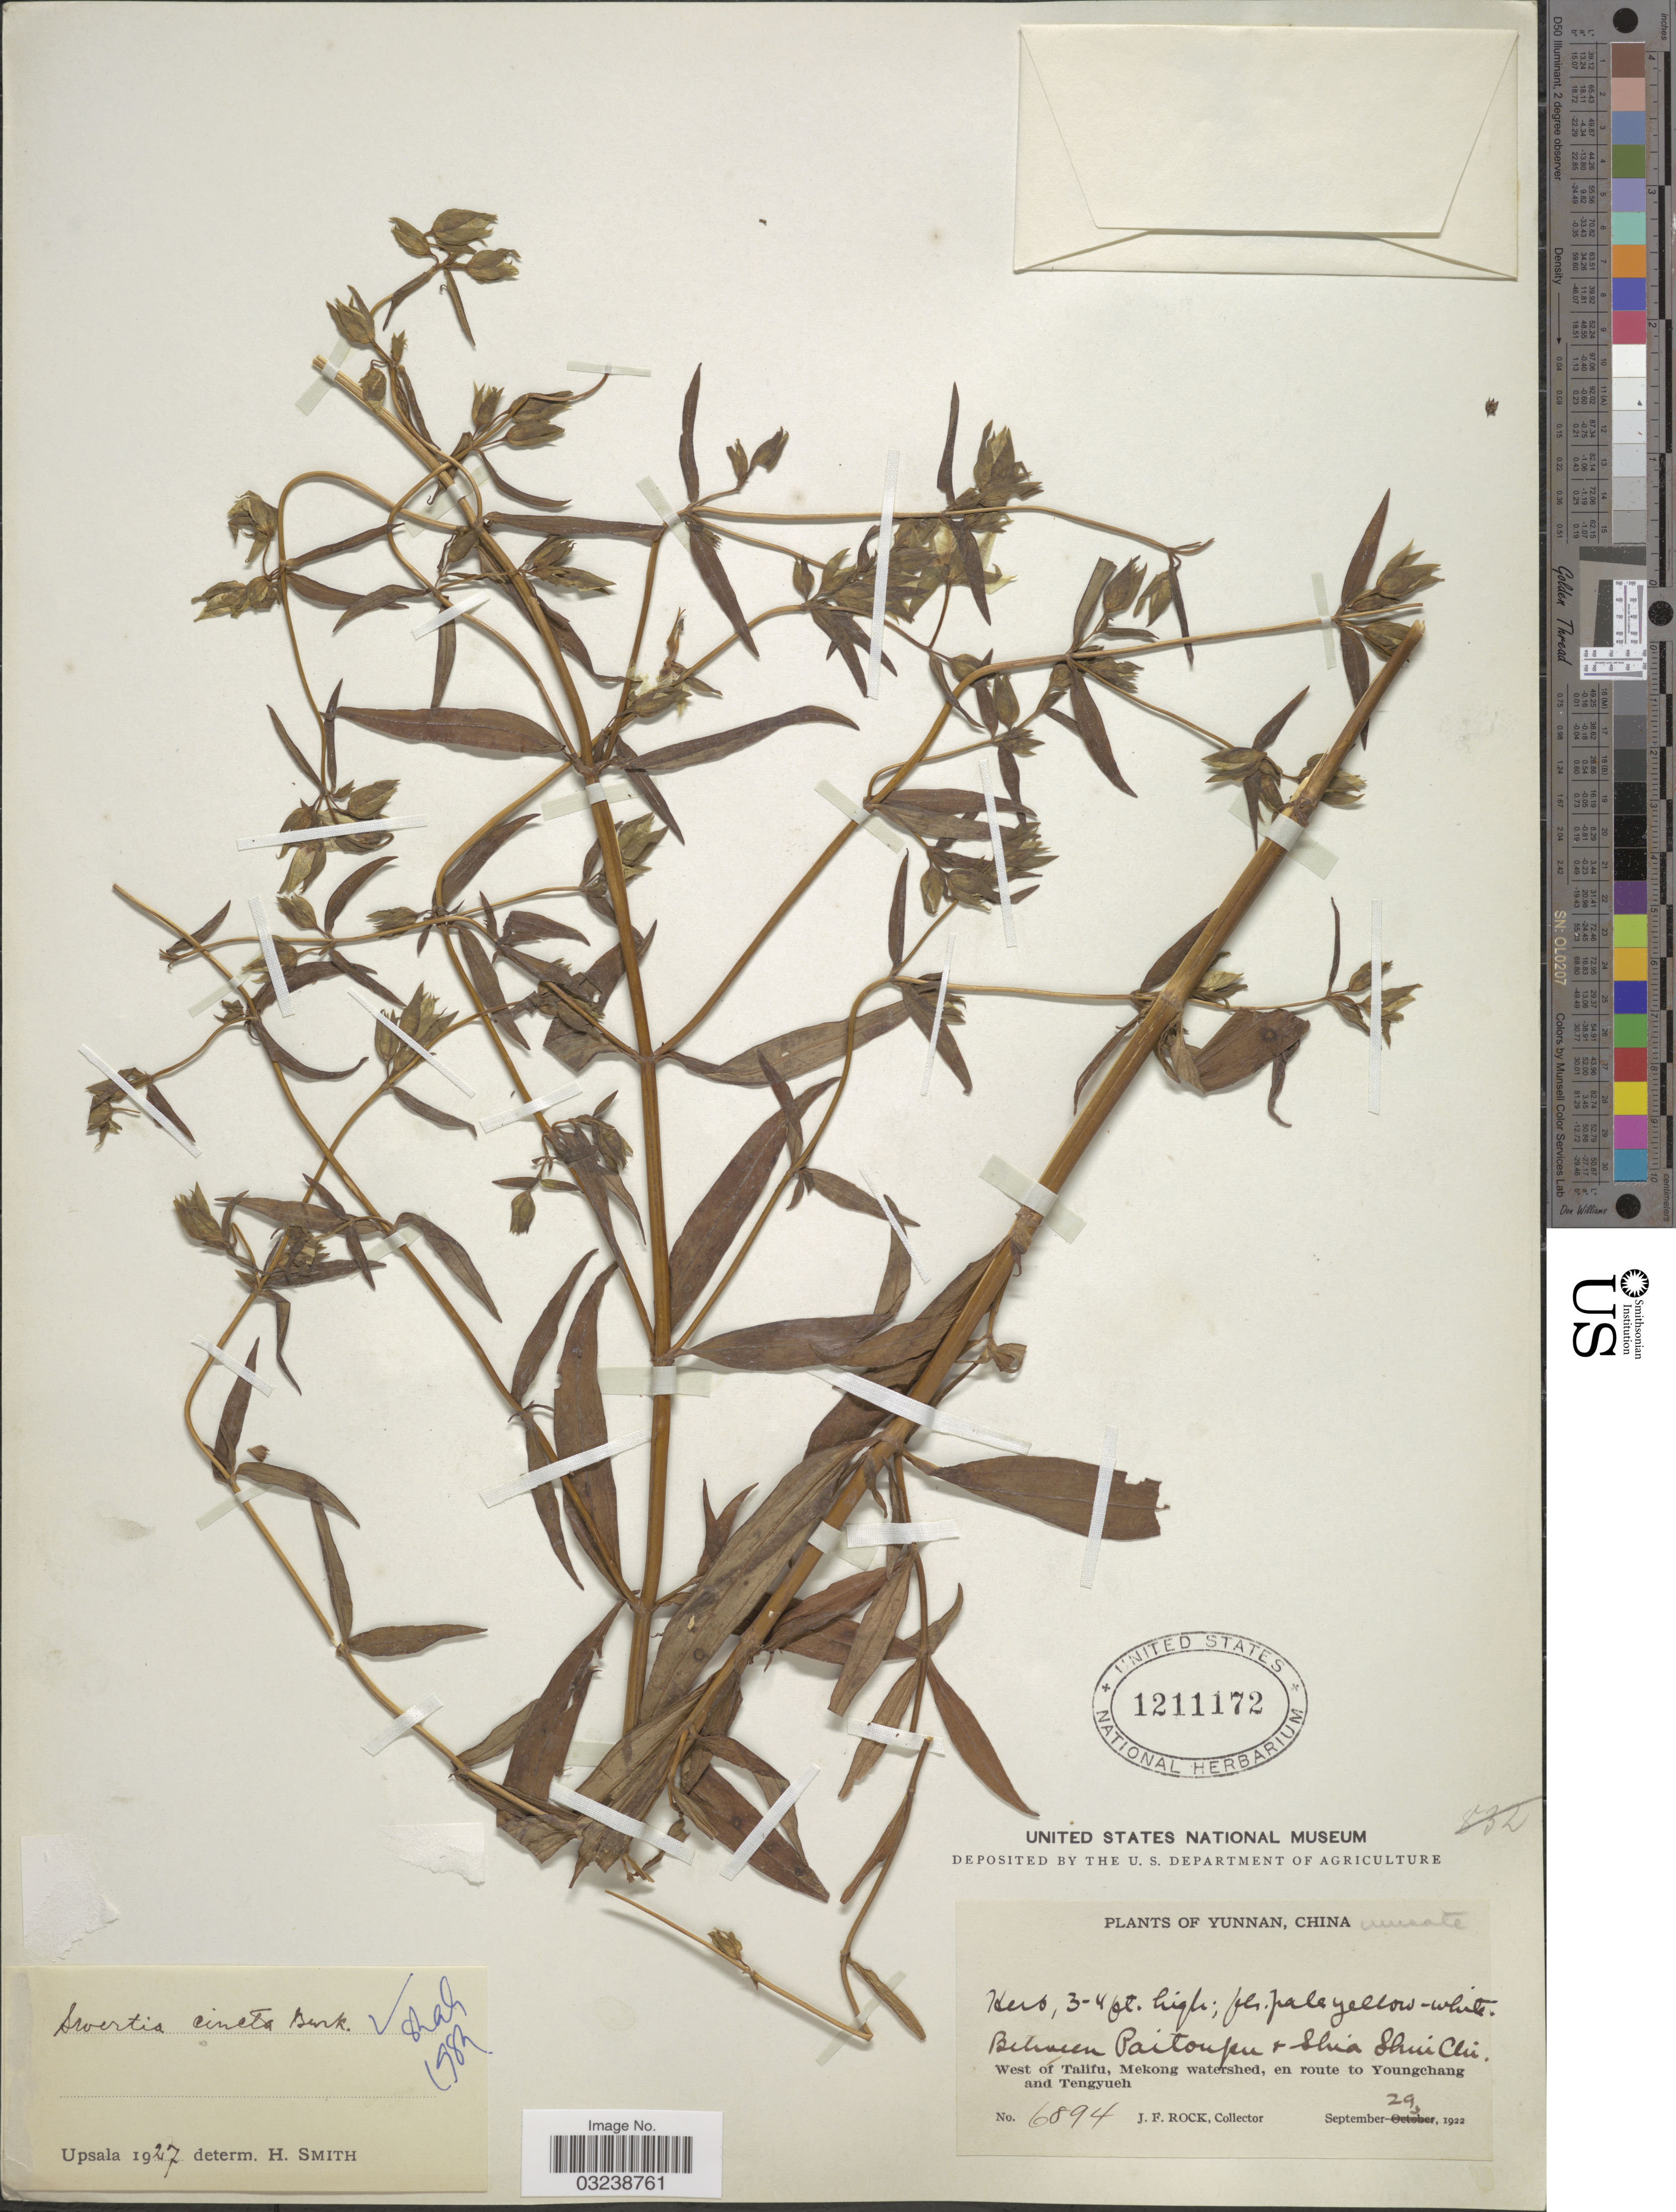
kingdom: Plantae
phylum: Tracheophyta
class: Magnoliopsida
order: Gentianales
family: Gentianaceae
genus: Swertia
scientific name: Swertia cincta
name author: Burkill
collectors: J. Rock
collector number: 6894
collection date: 1922-09-29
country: China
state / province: Yunnan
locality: Between Paitoupu & Shia Shui Chi. West of Talifu, Mekong watershed, en route to Youngchang and Tengyueh.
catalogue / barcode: US 1211172